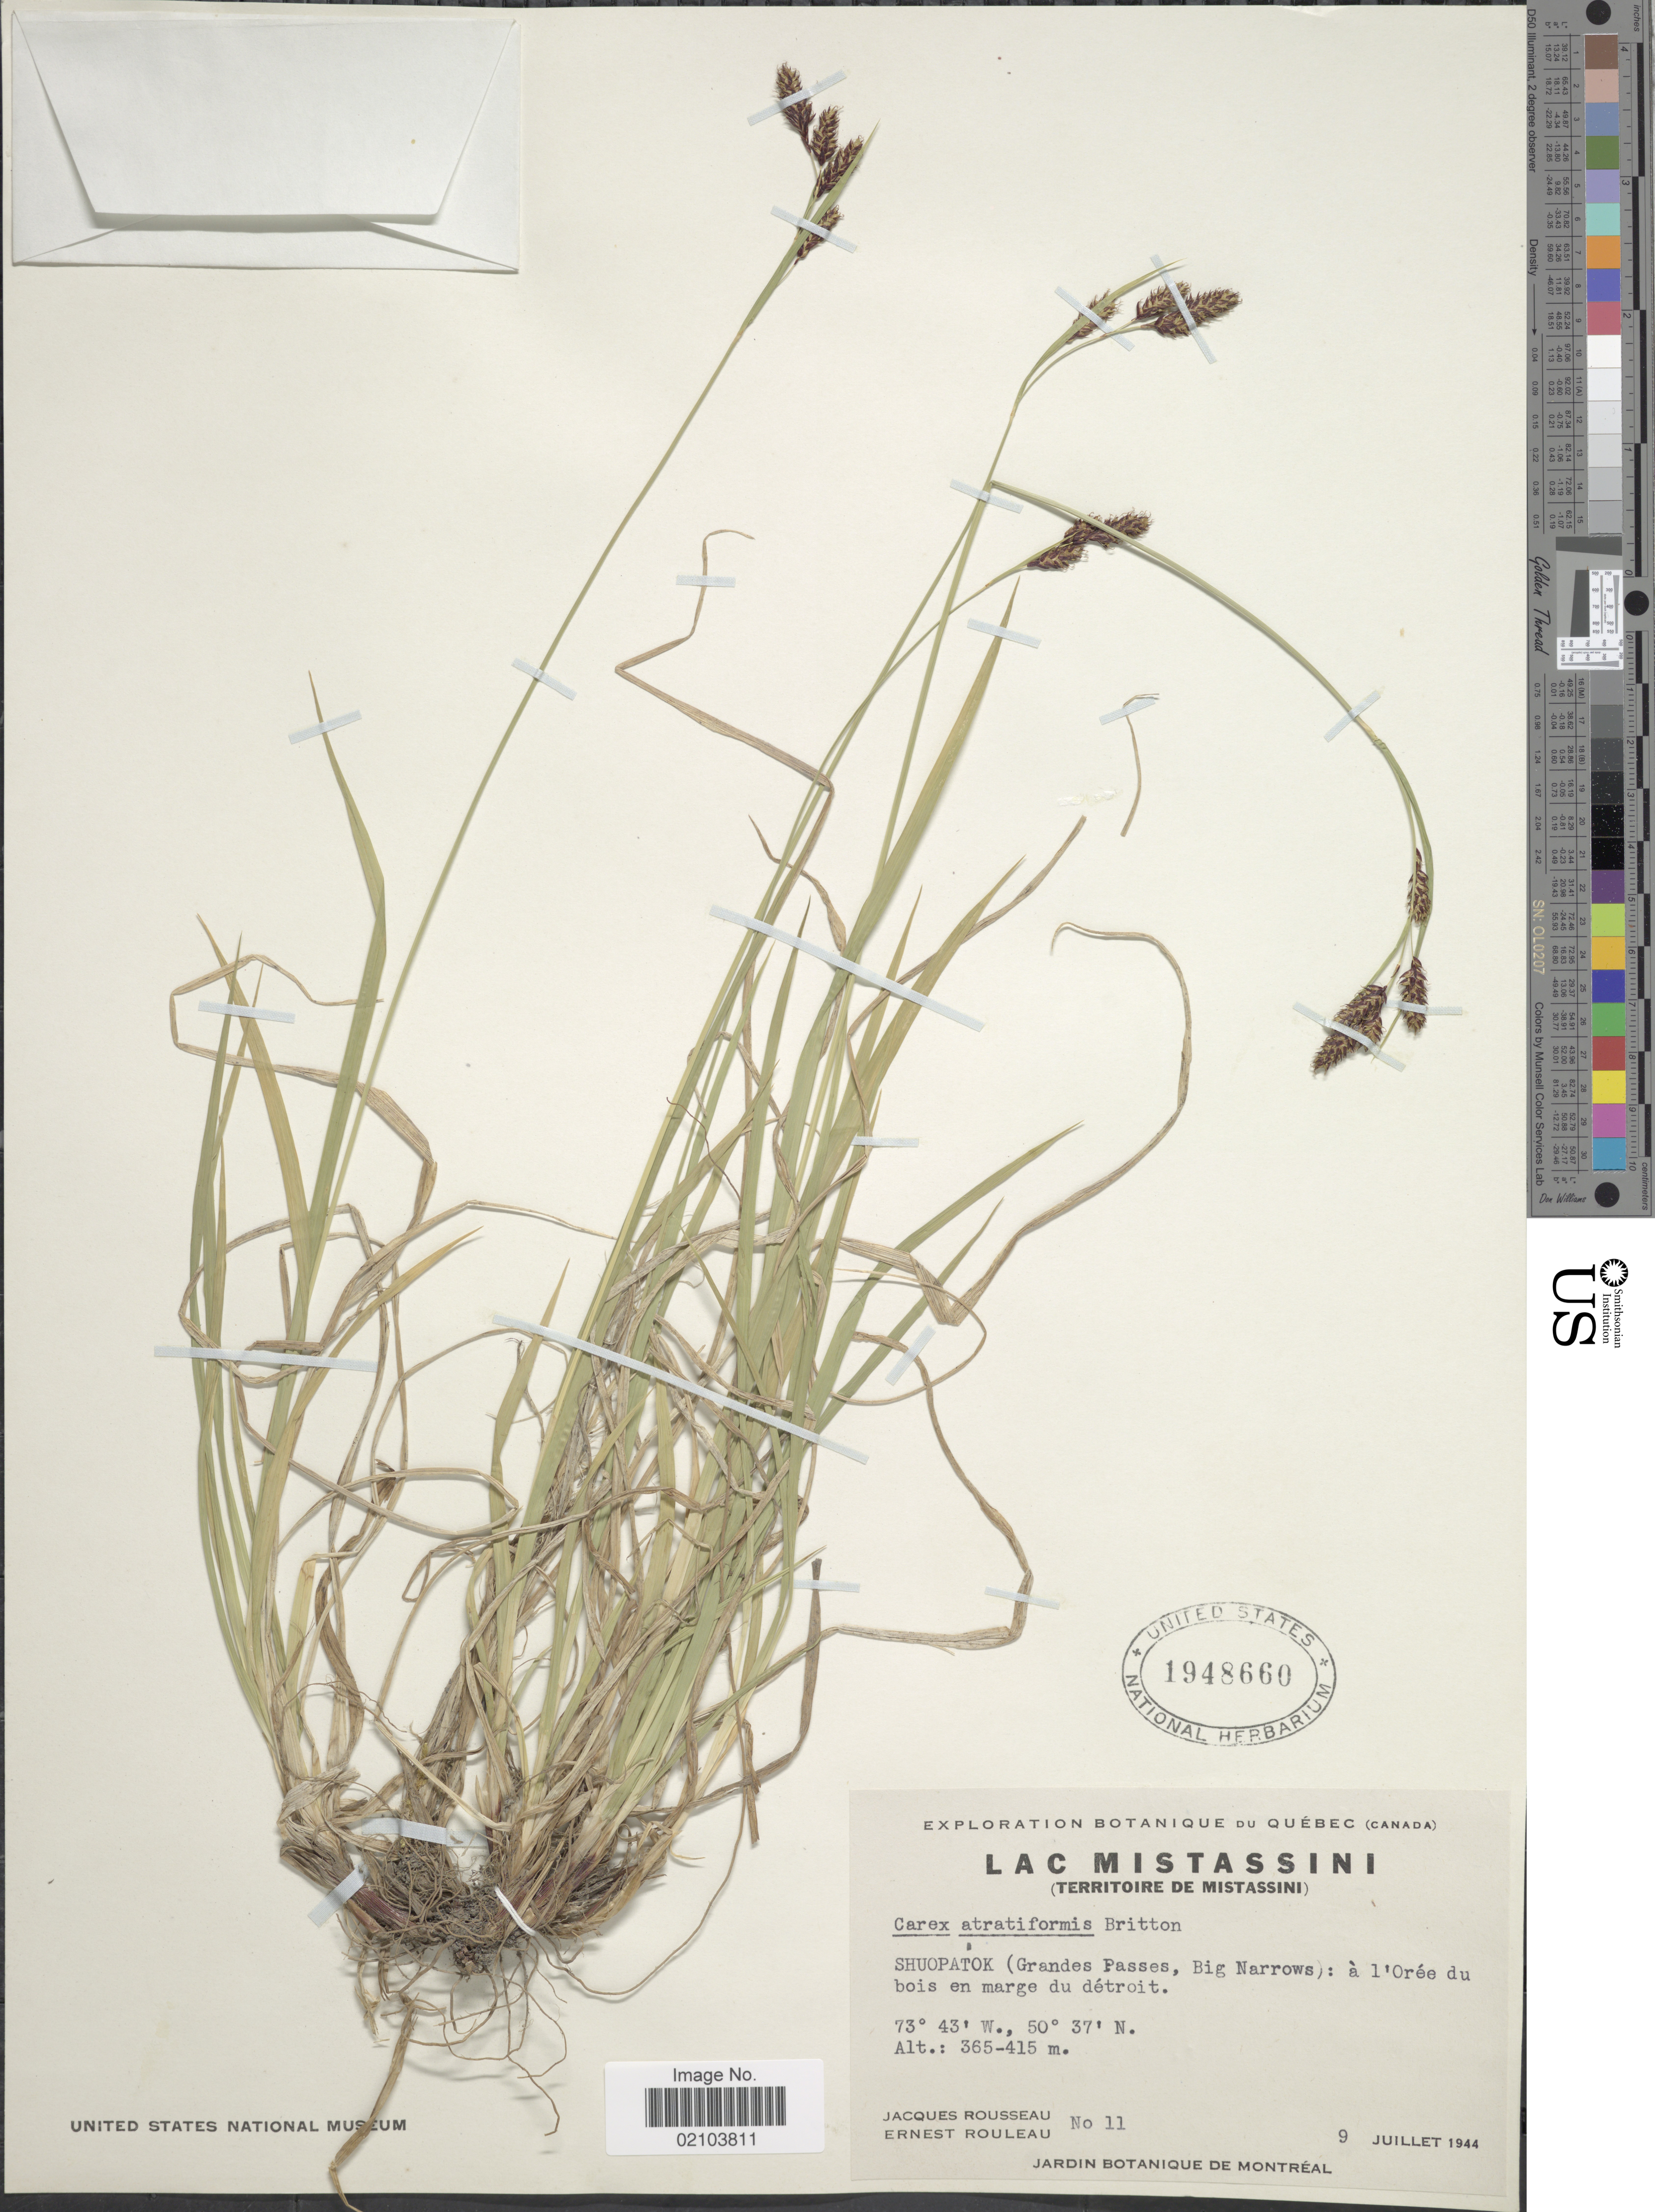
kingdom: Plantae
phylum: Tracheophyta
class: Liliopsida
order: Poales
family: Cyperaceae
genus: Carex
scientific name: Carex atratiformis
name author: Britton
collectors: J. Rousseau & E. Rouleau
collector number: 11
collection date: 1944-07-09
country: Canada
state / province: Quebec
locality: Lac Mistassini (Territoire de Mistassini). Shuopatok (Grandes Passes, Big Narrows): à l'Orée dy bois en marge du détroit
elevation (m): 365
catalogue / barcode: US 1948660